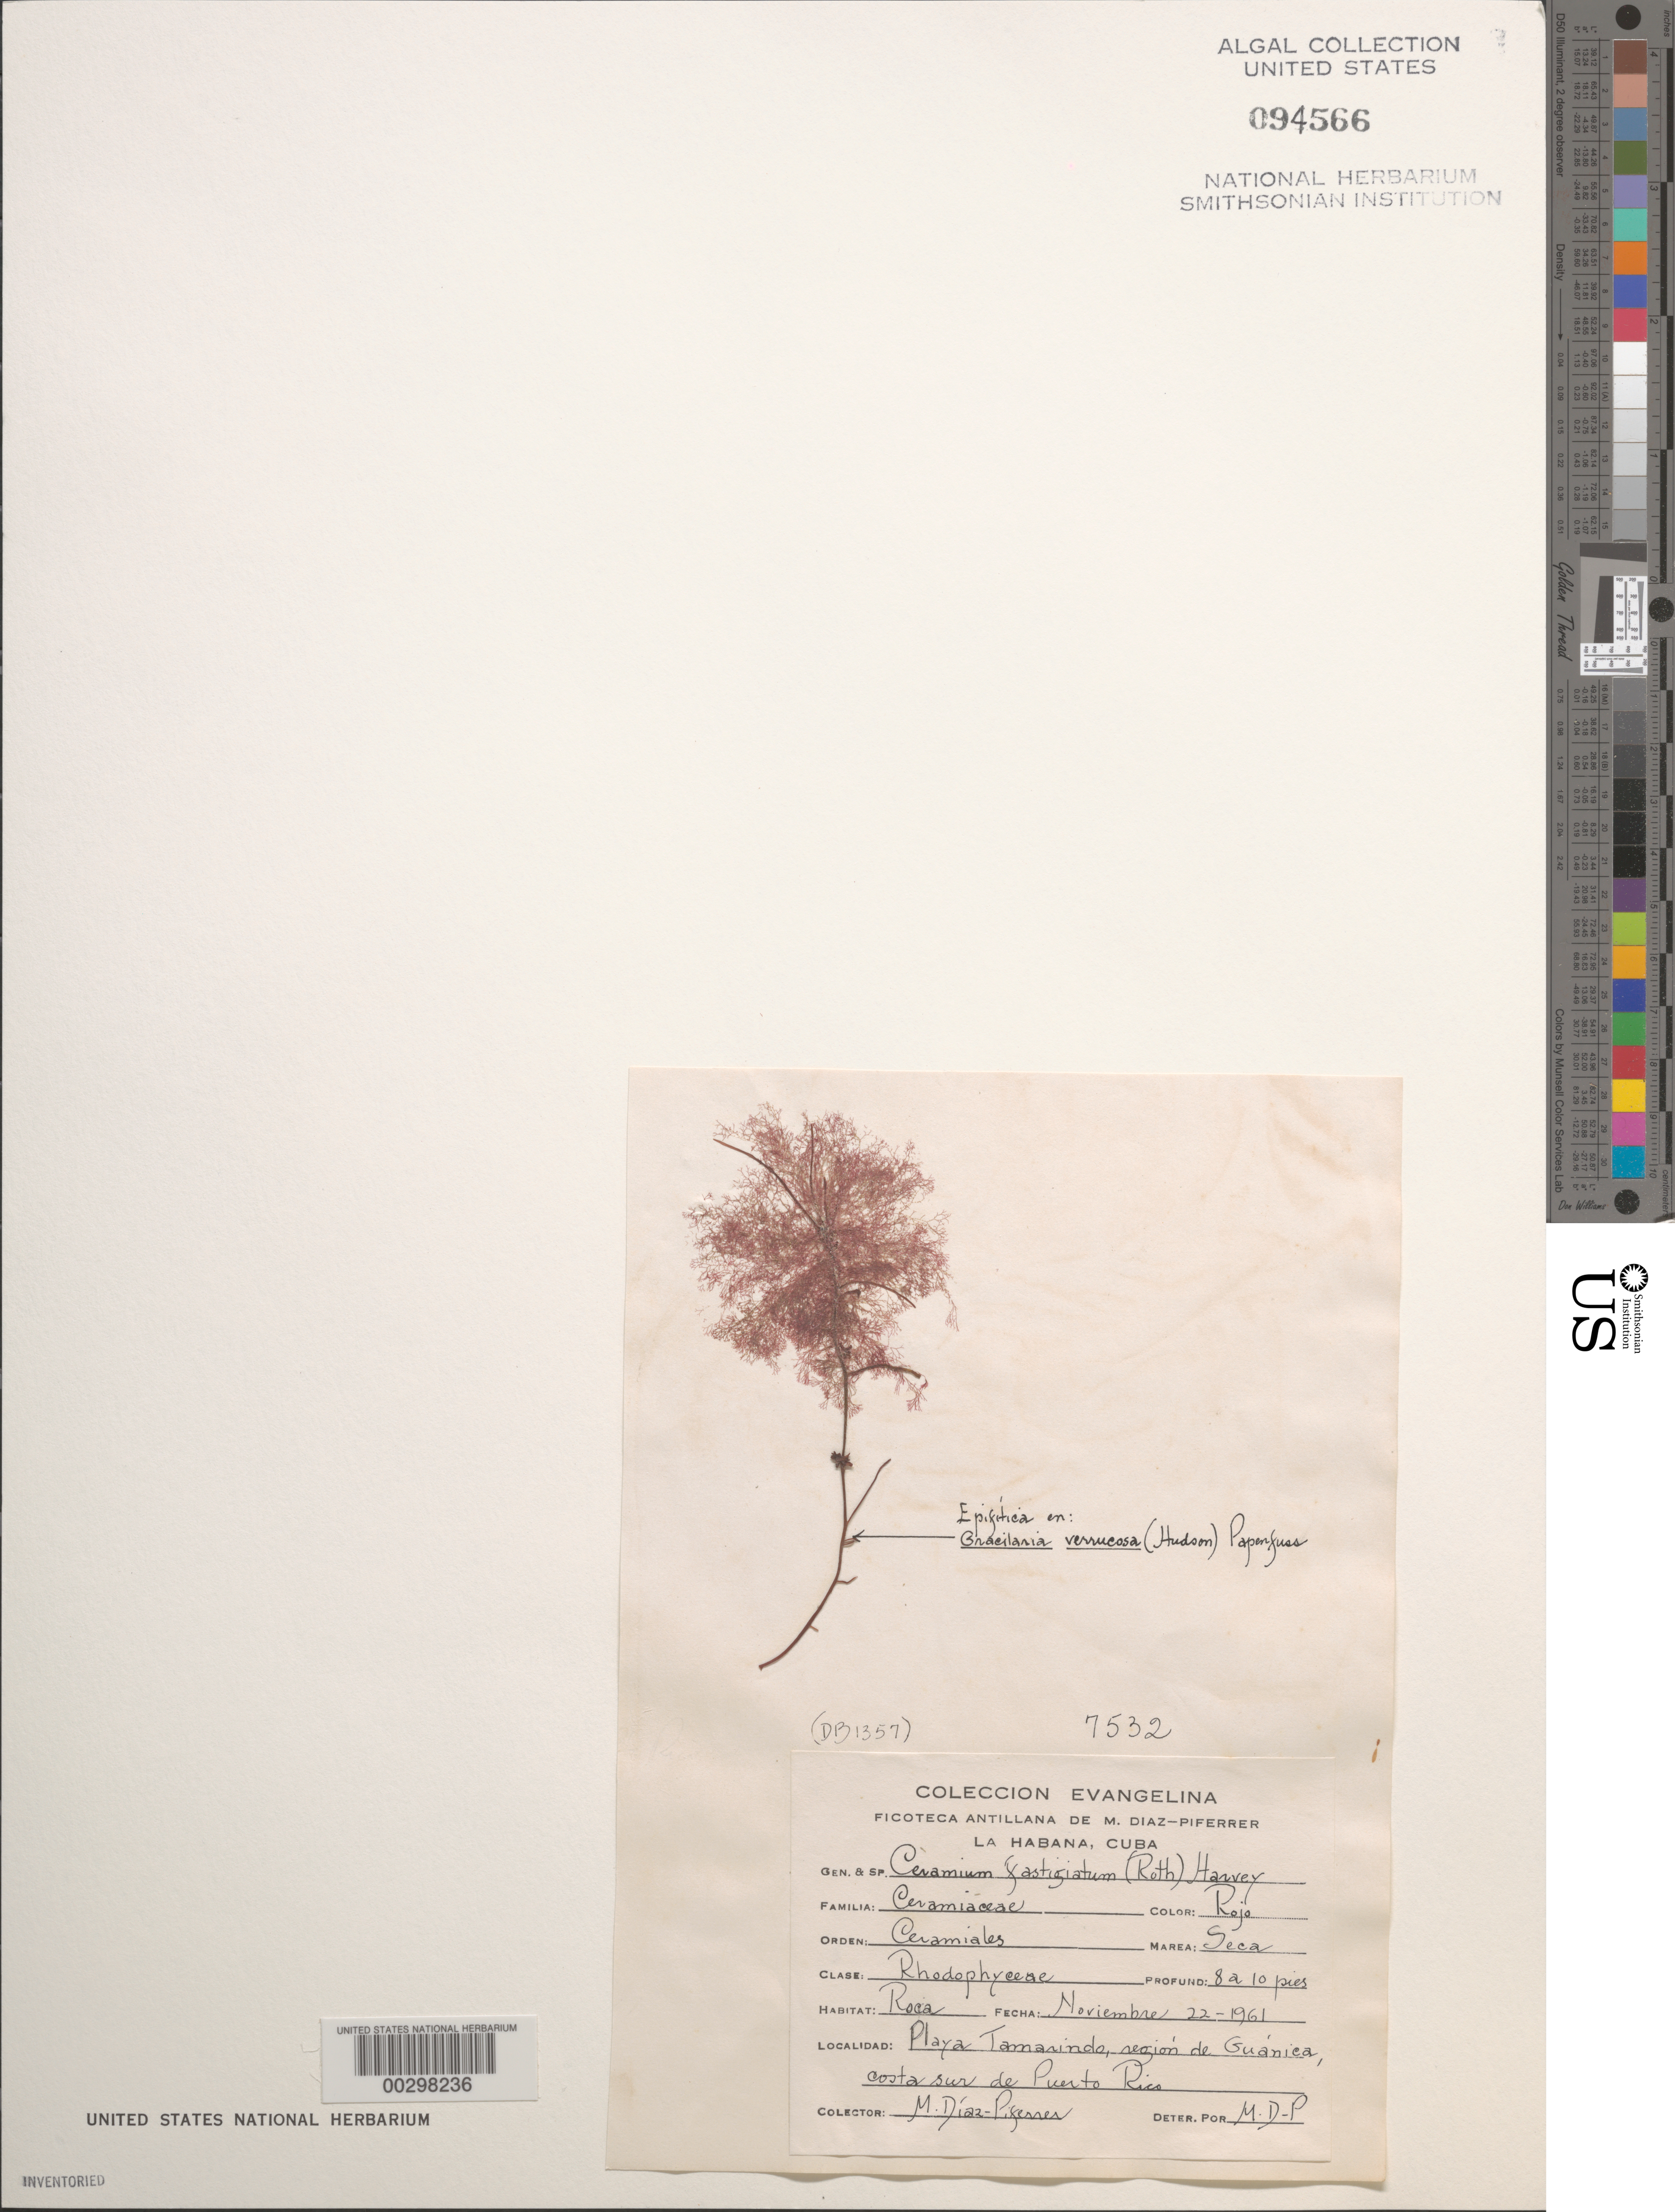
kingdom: Plantae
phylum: Rhodophyta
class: Florideophyceae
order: Ceramiales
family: Ceramiaceae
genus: Ceramium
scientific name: Ceramium fastigiatum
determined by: Diaz-Piferrer, M.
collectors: M. Diaz-Piferrer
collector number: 7532 & (DB) 1357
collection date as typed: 22 Nov 1961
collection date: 1961-11-22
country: Puerto Rico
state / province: Guanica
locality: Playa tamarindo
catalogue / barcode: US 94566